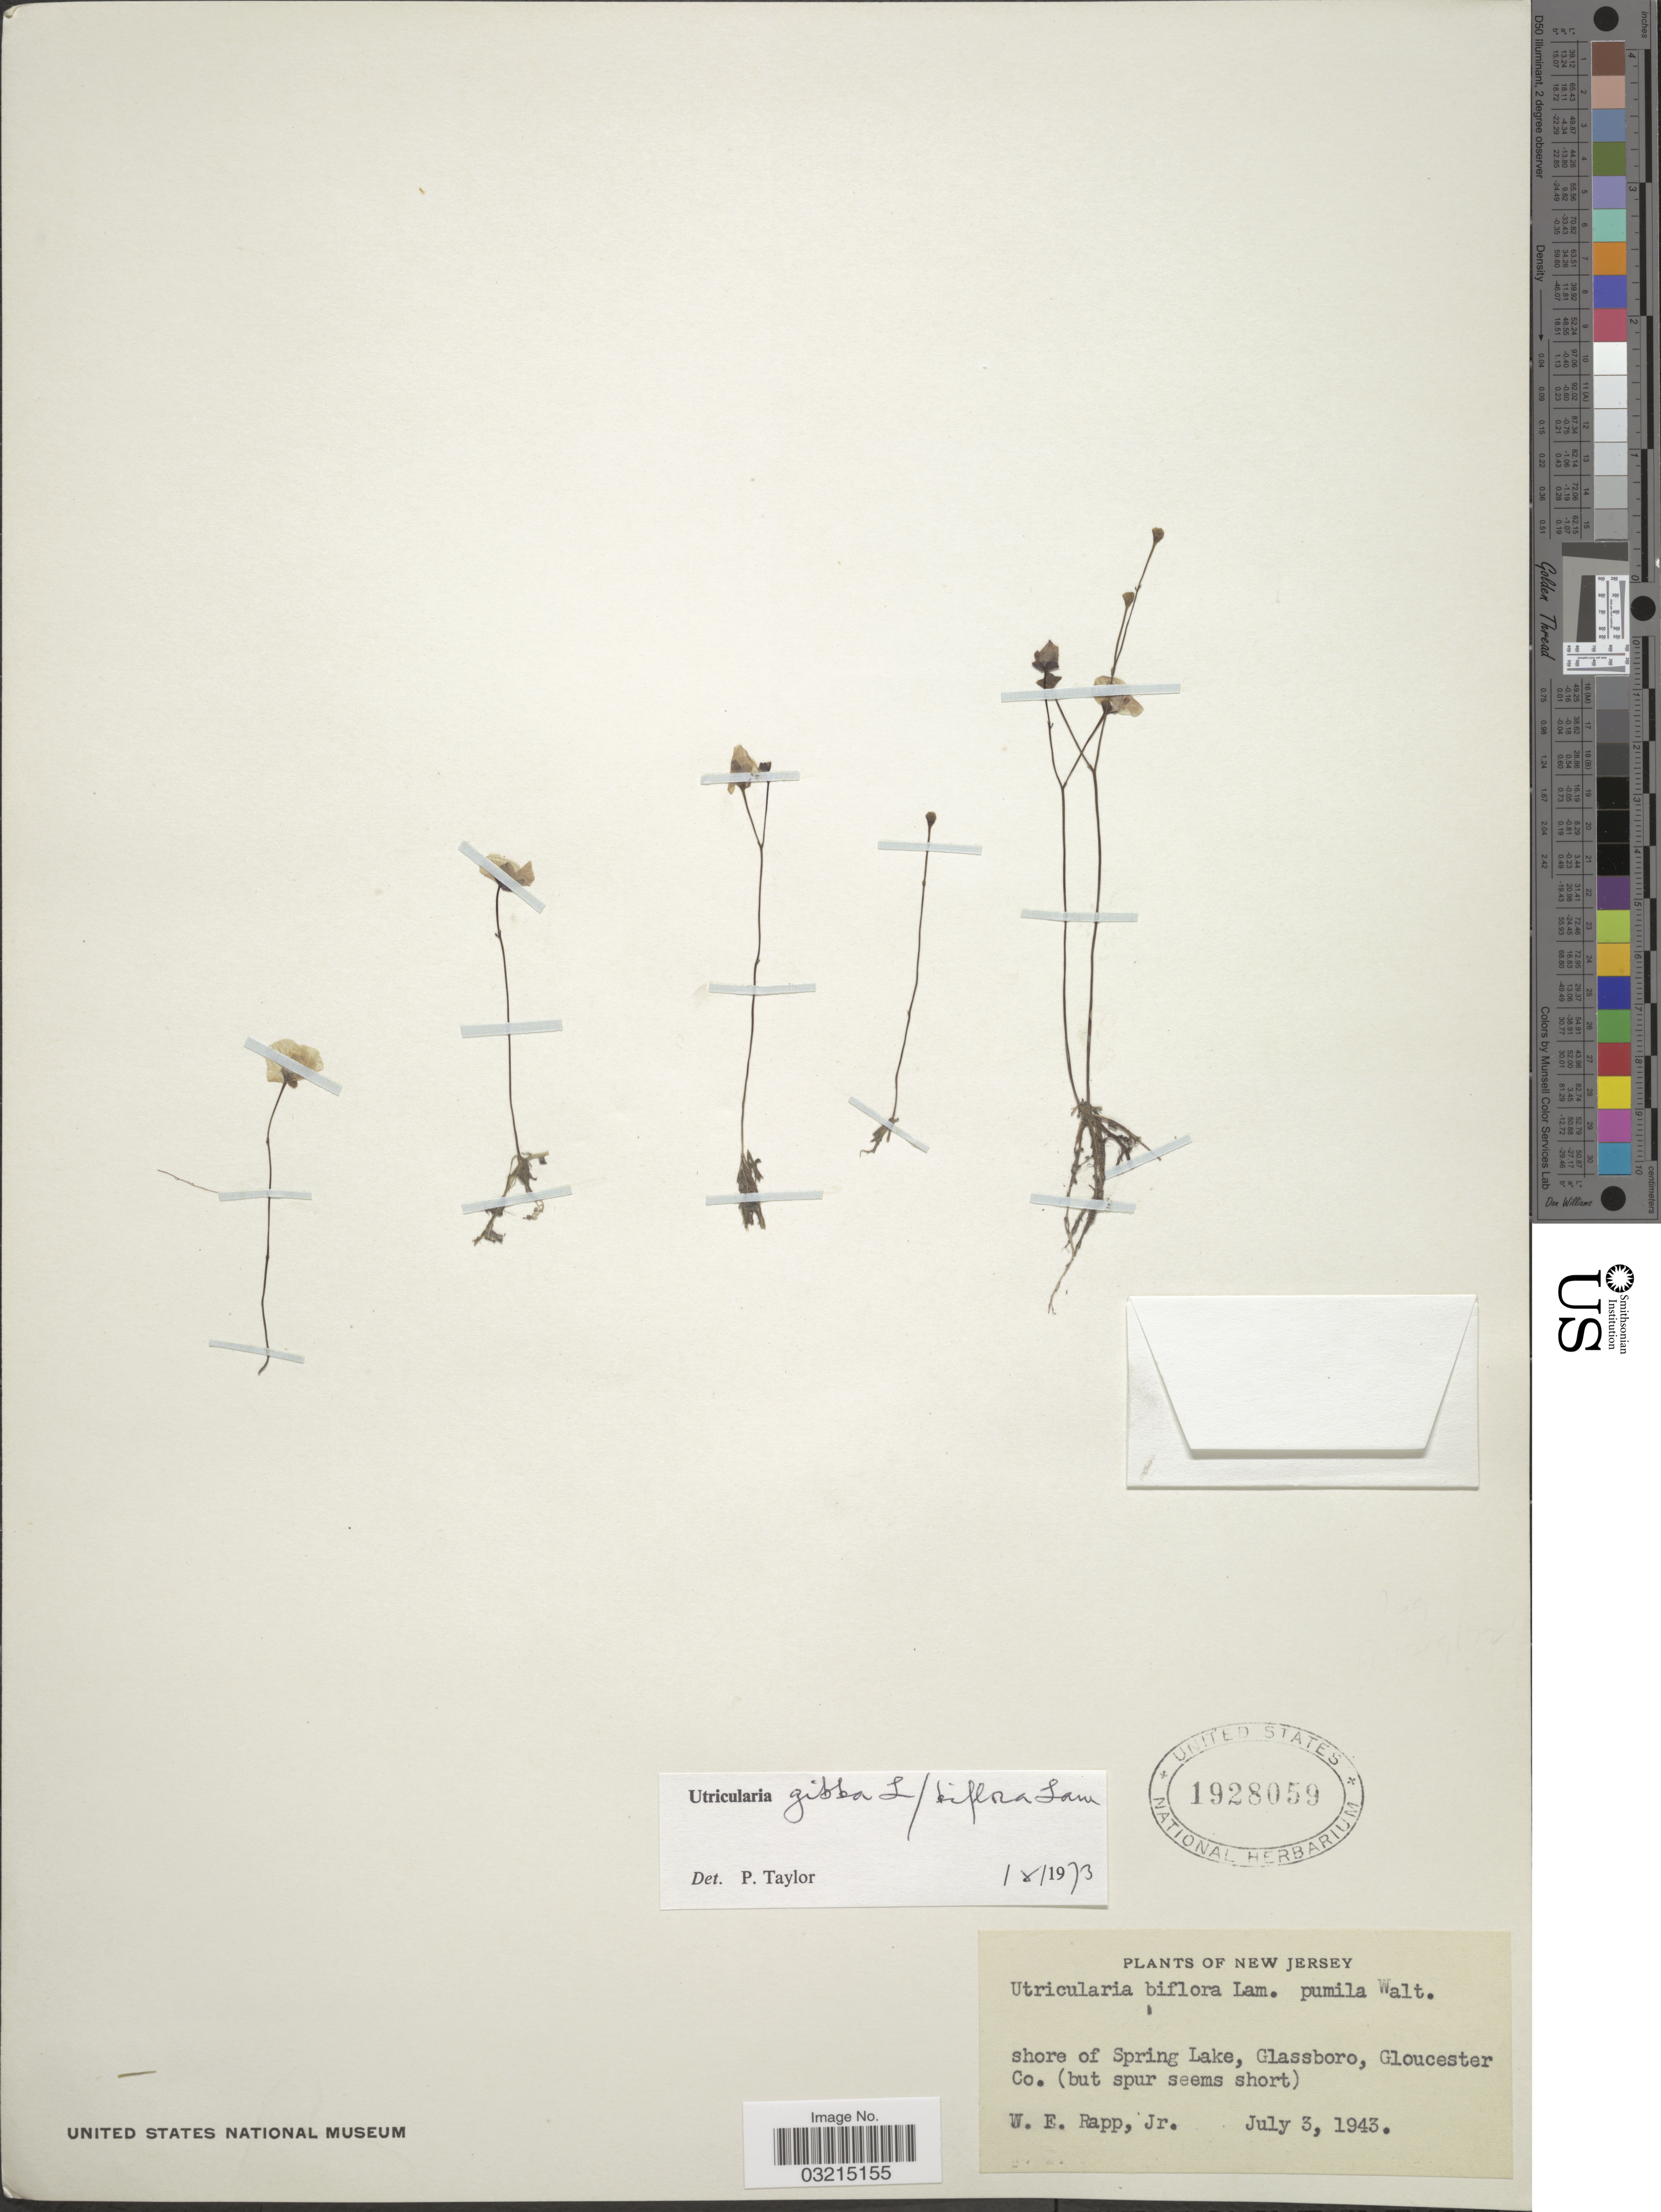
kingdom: Plantae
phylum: Tracheophyta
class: Magnoliopsida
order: Lamiales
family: Lentibulariaceae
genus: Utricularia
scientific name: Utricularia gibba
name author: L.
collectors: W. Rapp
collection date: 1943-07-03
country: United States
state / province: New Jersey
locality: Shore of Spring Lake, Glassboro, Gloucester Co.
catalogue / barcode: US 1928059